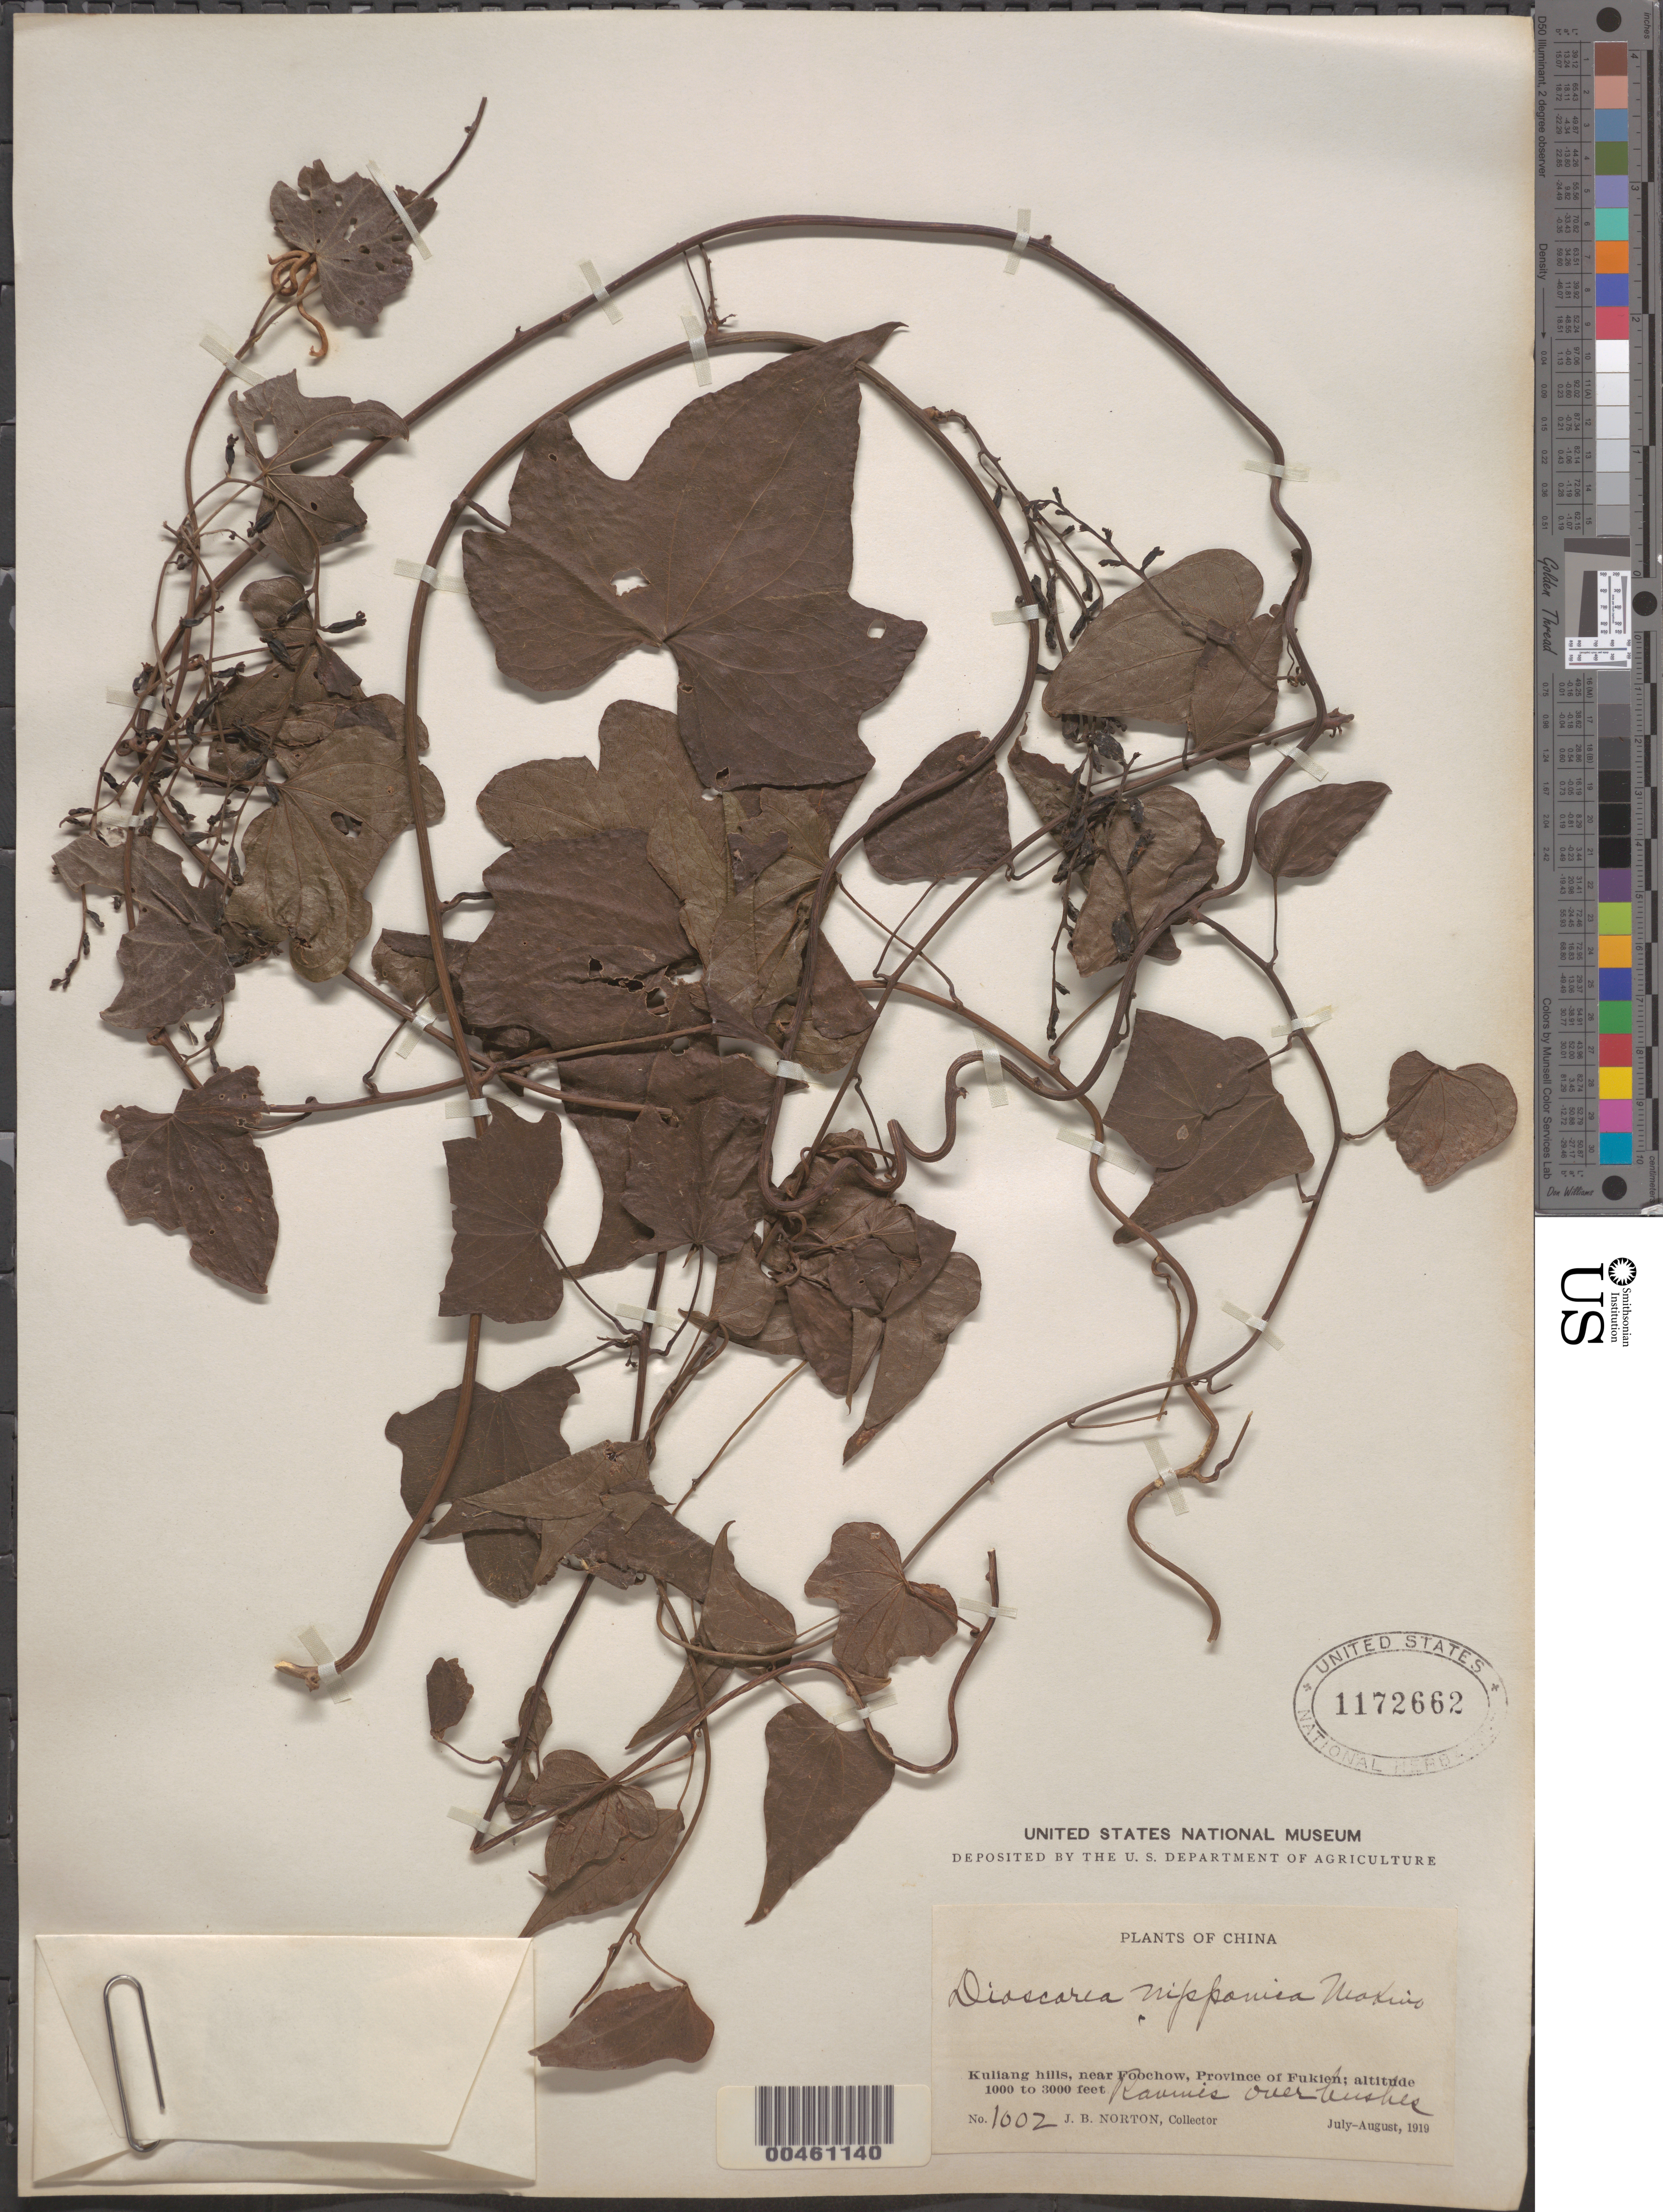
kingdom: Plantae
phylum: Tracheophyta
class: Liliopsida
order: Dioscoreales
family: Dioscoreaceae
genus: Dioscorea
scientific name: Dioscorea nipponica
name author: Makino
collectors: J. Norton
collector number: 1002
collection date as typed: Jul 1919 to -- Aug 1919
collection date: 1919-07/1919-08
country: China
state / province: Fujian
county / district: Foochow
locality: Kuliang Hills [Foochow Dist. = Fuzhou Shi]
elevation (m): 305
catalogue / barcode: US 1172662